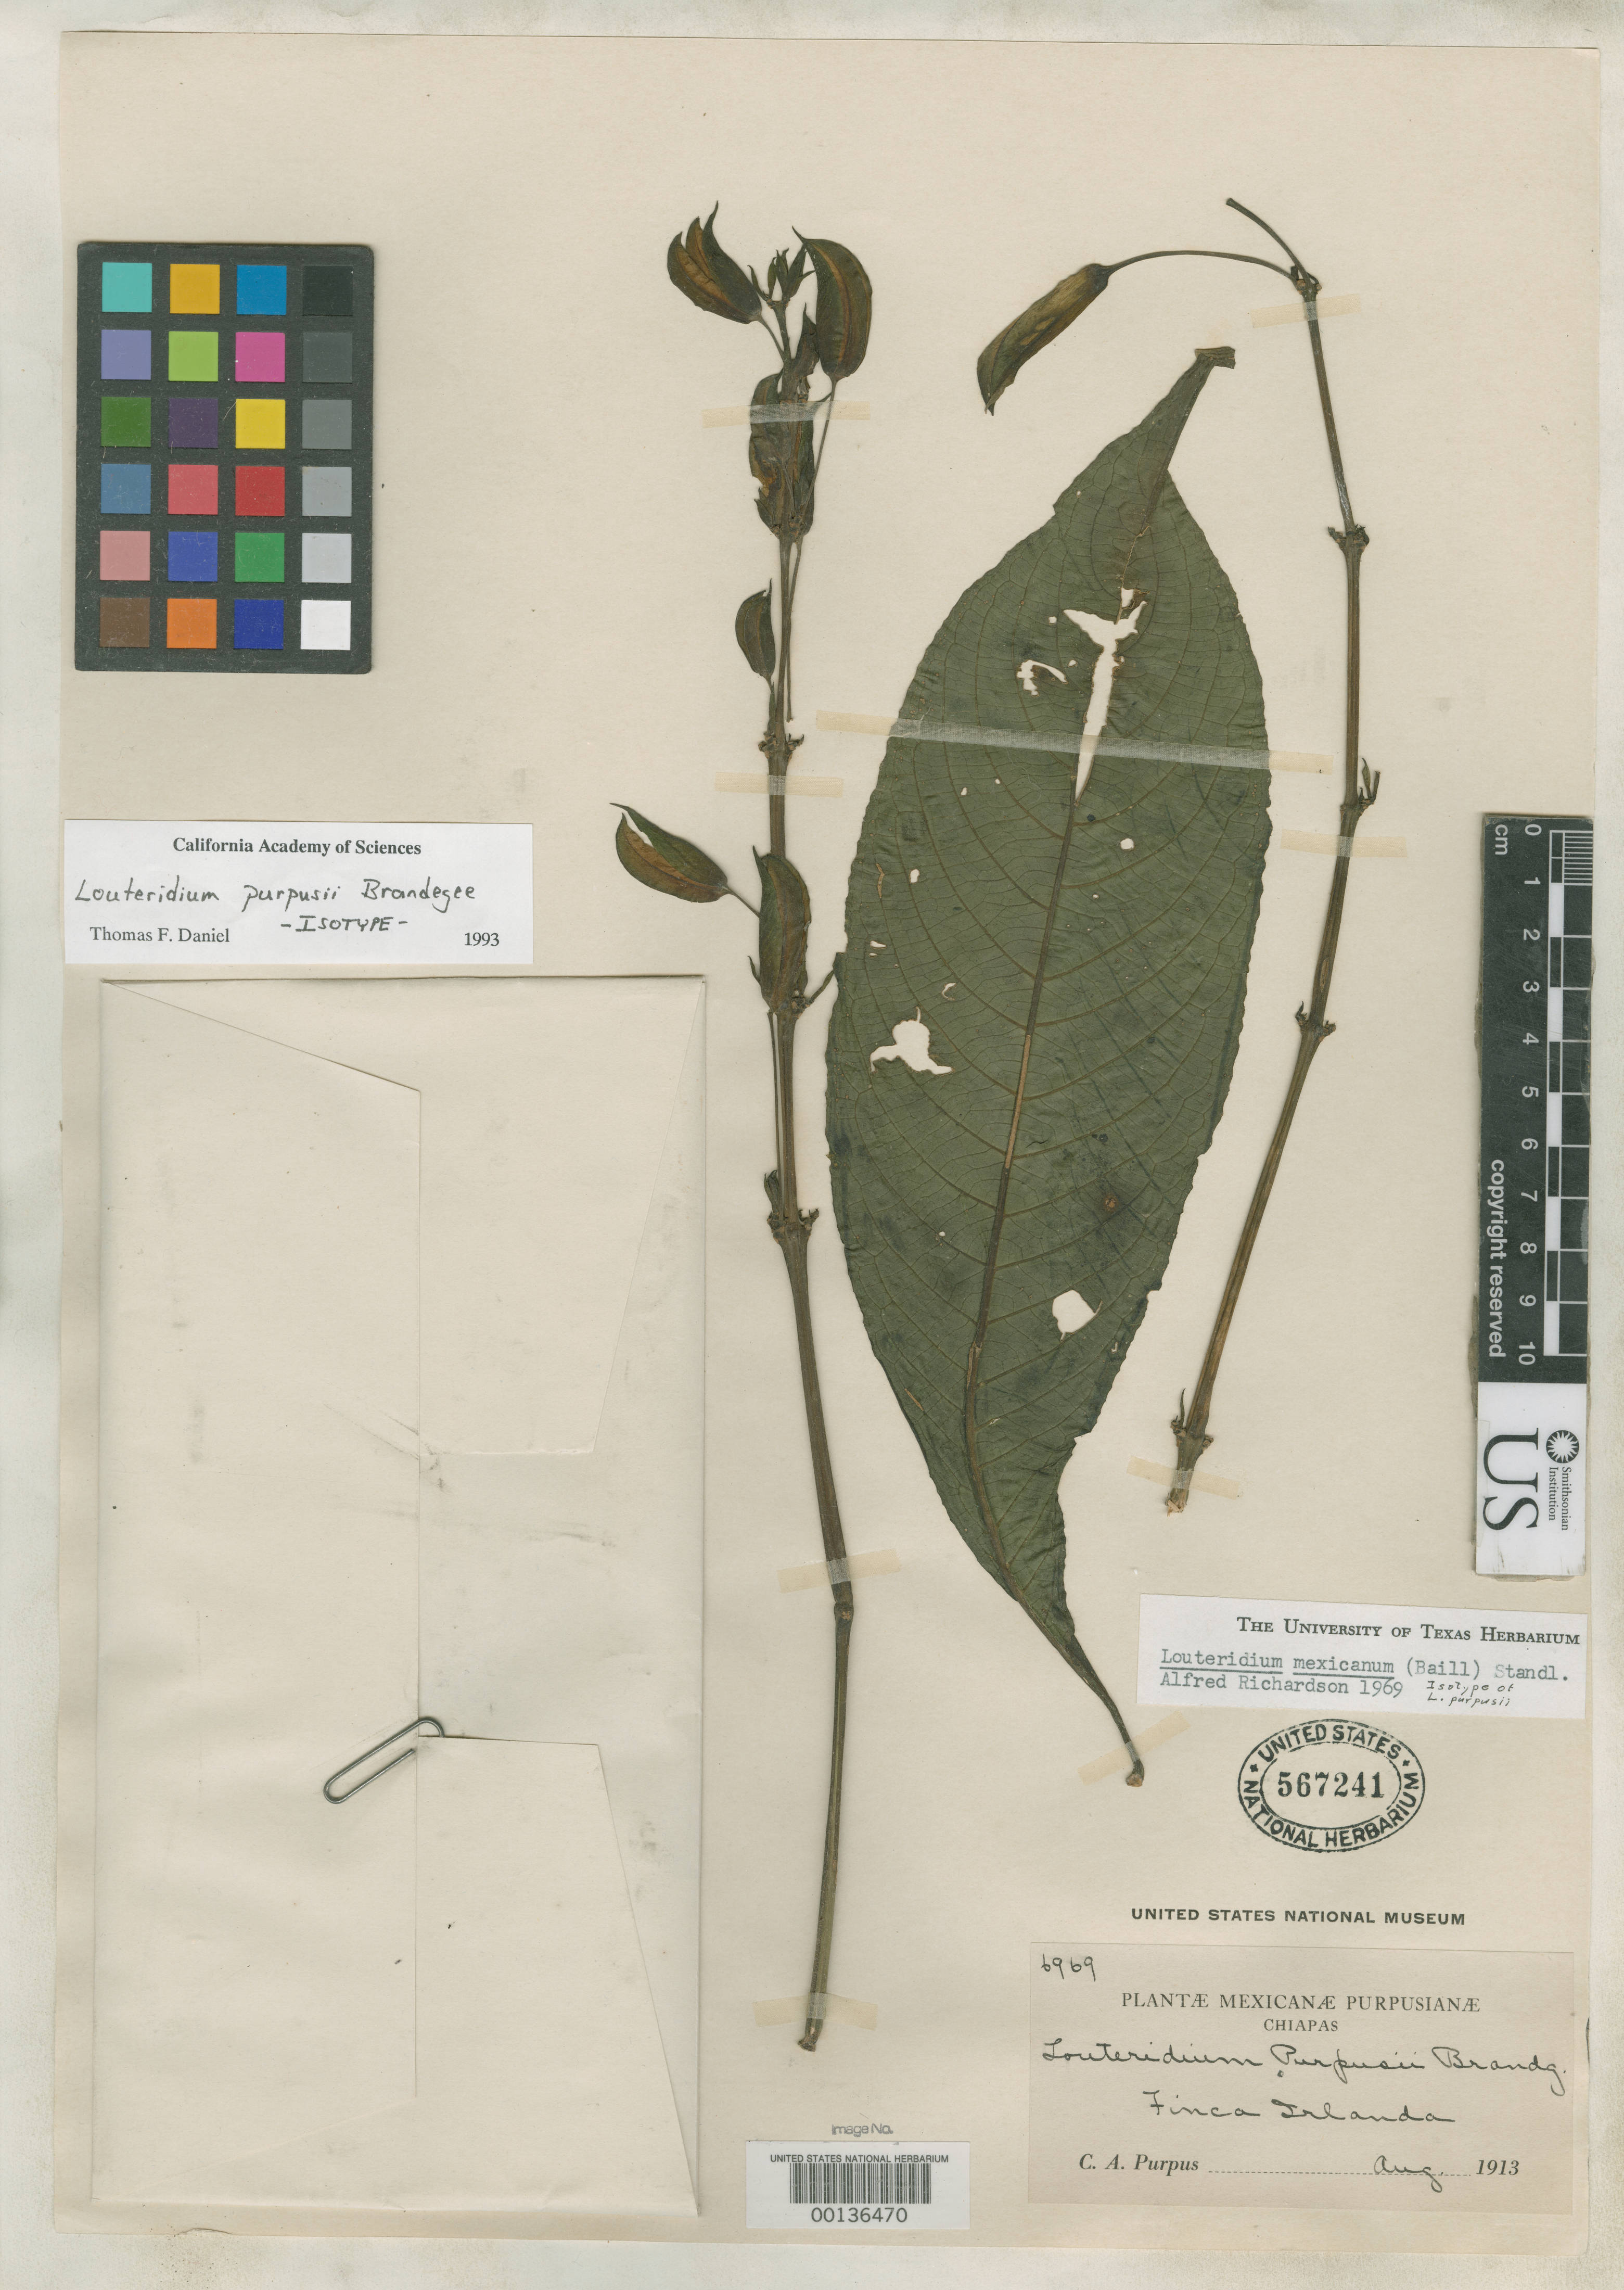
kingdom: Plantae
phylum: Tracheophyta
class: Magnoliopsida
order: Lamiales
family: Acanthaceae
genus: Louteridium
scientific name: Louteridium purpusii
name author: Brandegee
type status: Isotype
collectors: C. A. Purpus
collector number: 6969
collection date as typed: Aug 1913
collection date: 1913-08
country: Mexico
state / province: Chiapas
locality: Finia Irlanda.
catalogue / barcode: US 567241